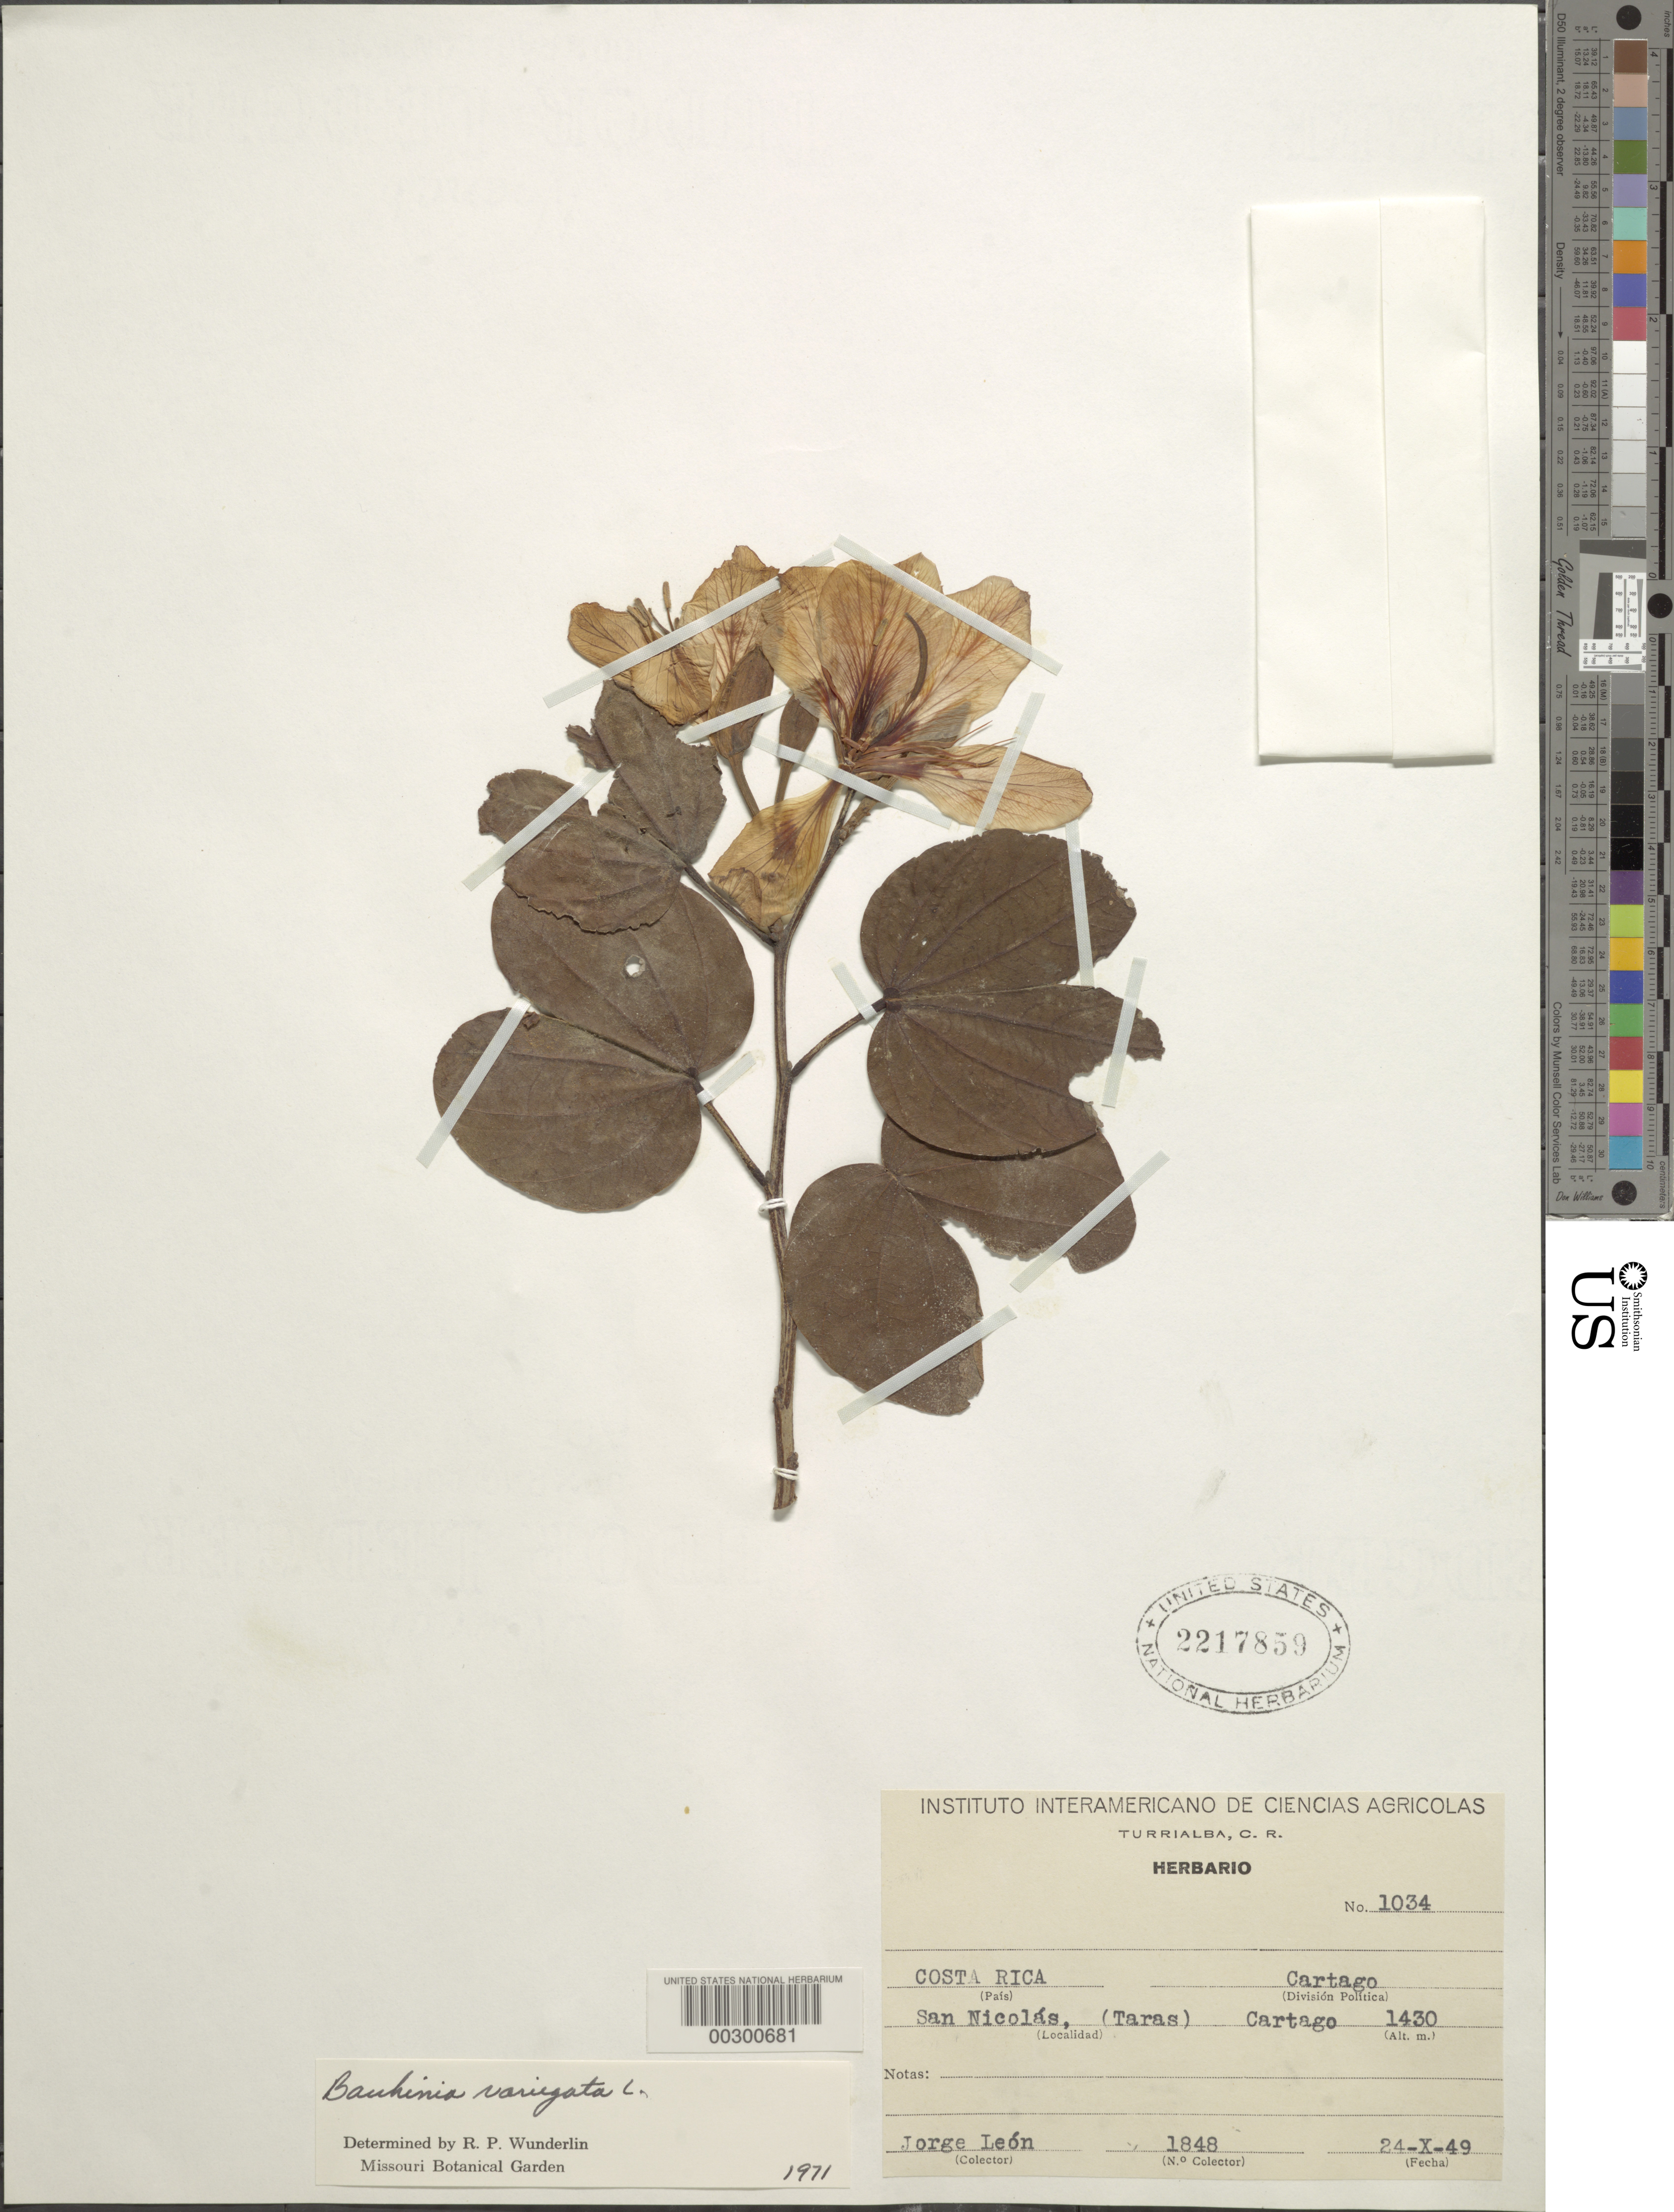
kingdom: Plantae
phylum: Tracheophyta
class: Magnoliopsida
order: Fabales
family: Fabaceae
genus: Bauhinia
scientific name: Bauhinia variegata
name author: L.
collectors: J. León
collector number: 1848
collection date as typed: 24 Oct 1949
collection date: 1949-10-24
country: Costa Rica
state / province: Cartago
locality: San Nicolas (Taras)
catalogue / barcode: US 2217859